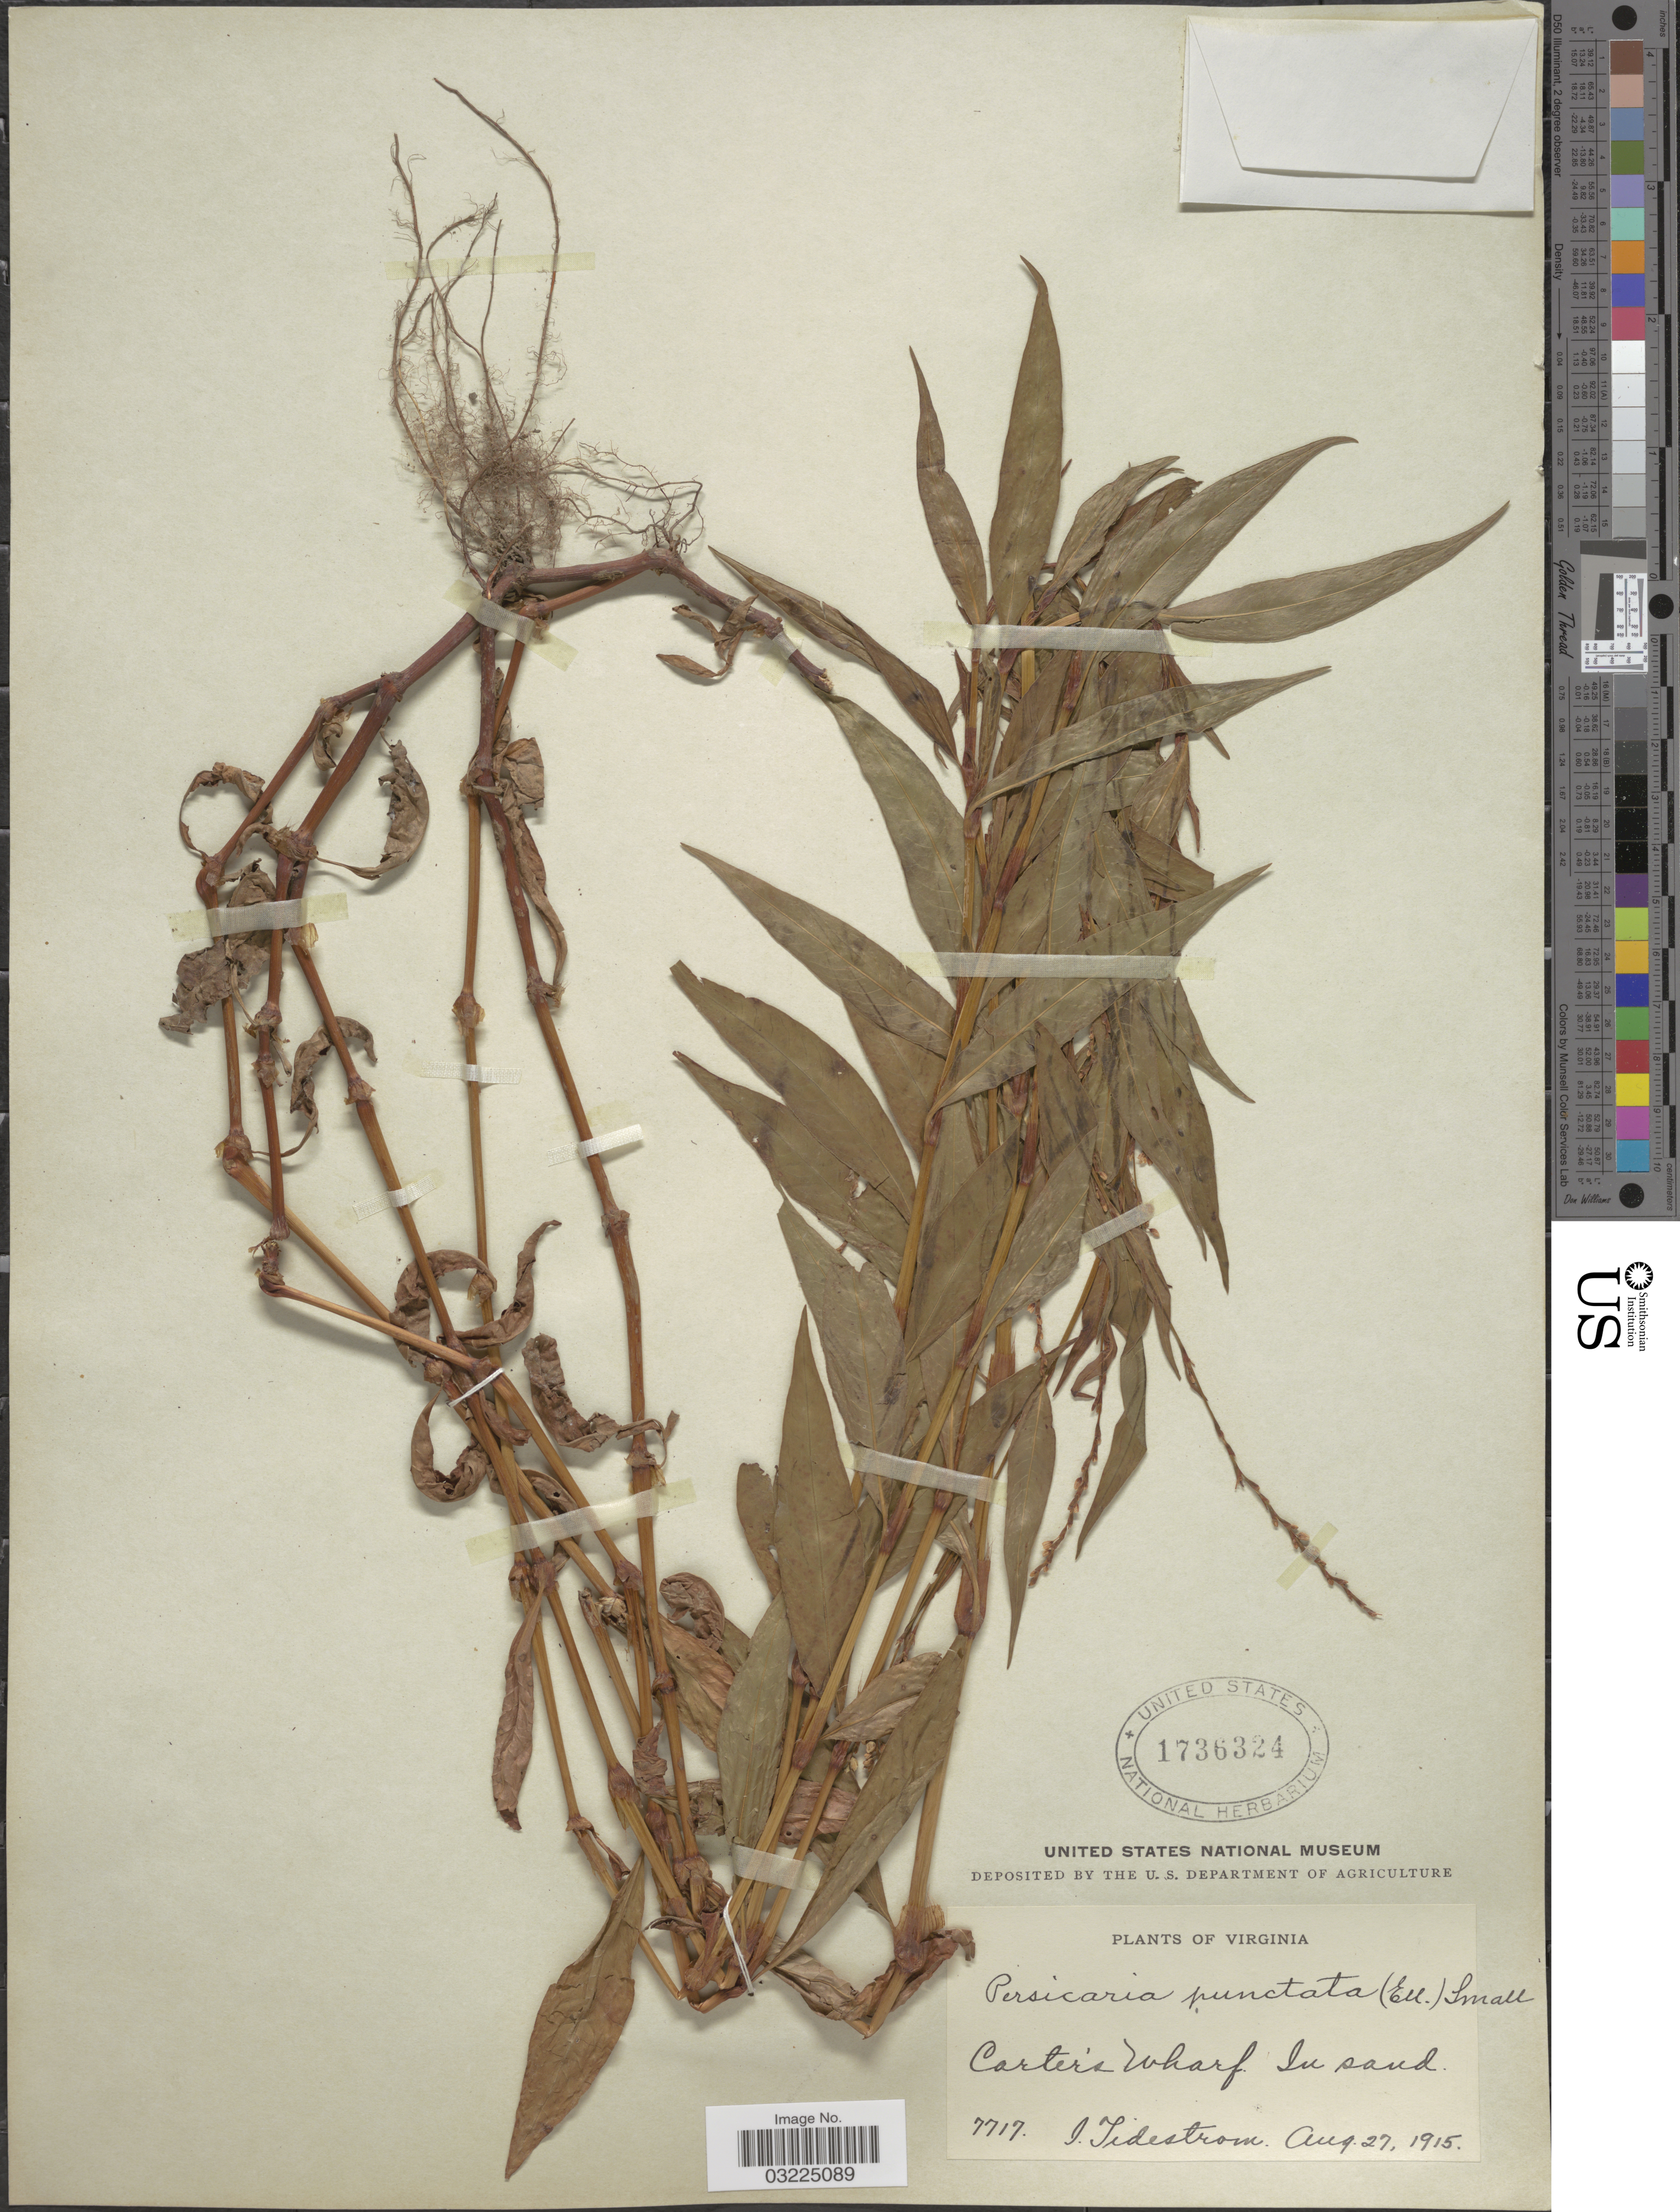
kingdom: Plantae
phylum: Tracheophyta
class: Magnoliopsida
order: Caryophyllales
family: Polygonaceae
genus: Persicaria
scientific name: Persicaria punctata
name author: (Elliott) Small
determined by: Atha, D. E.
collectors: I. F. Tidestrom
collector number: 7717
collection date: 1915-08-27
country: United States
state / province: Virginia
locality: Carter's Wharf.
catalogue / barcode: US 1736324